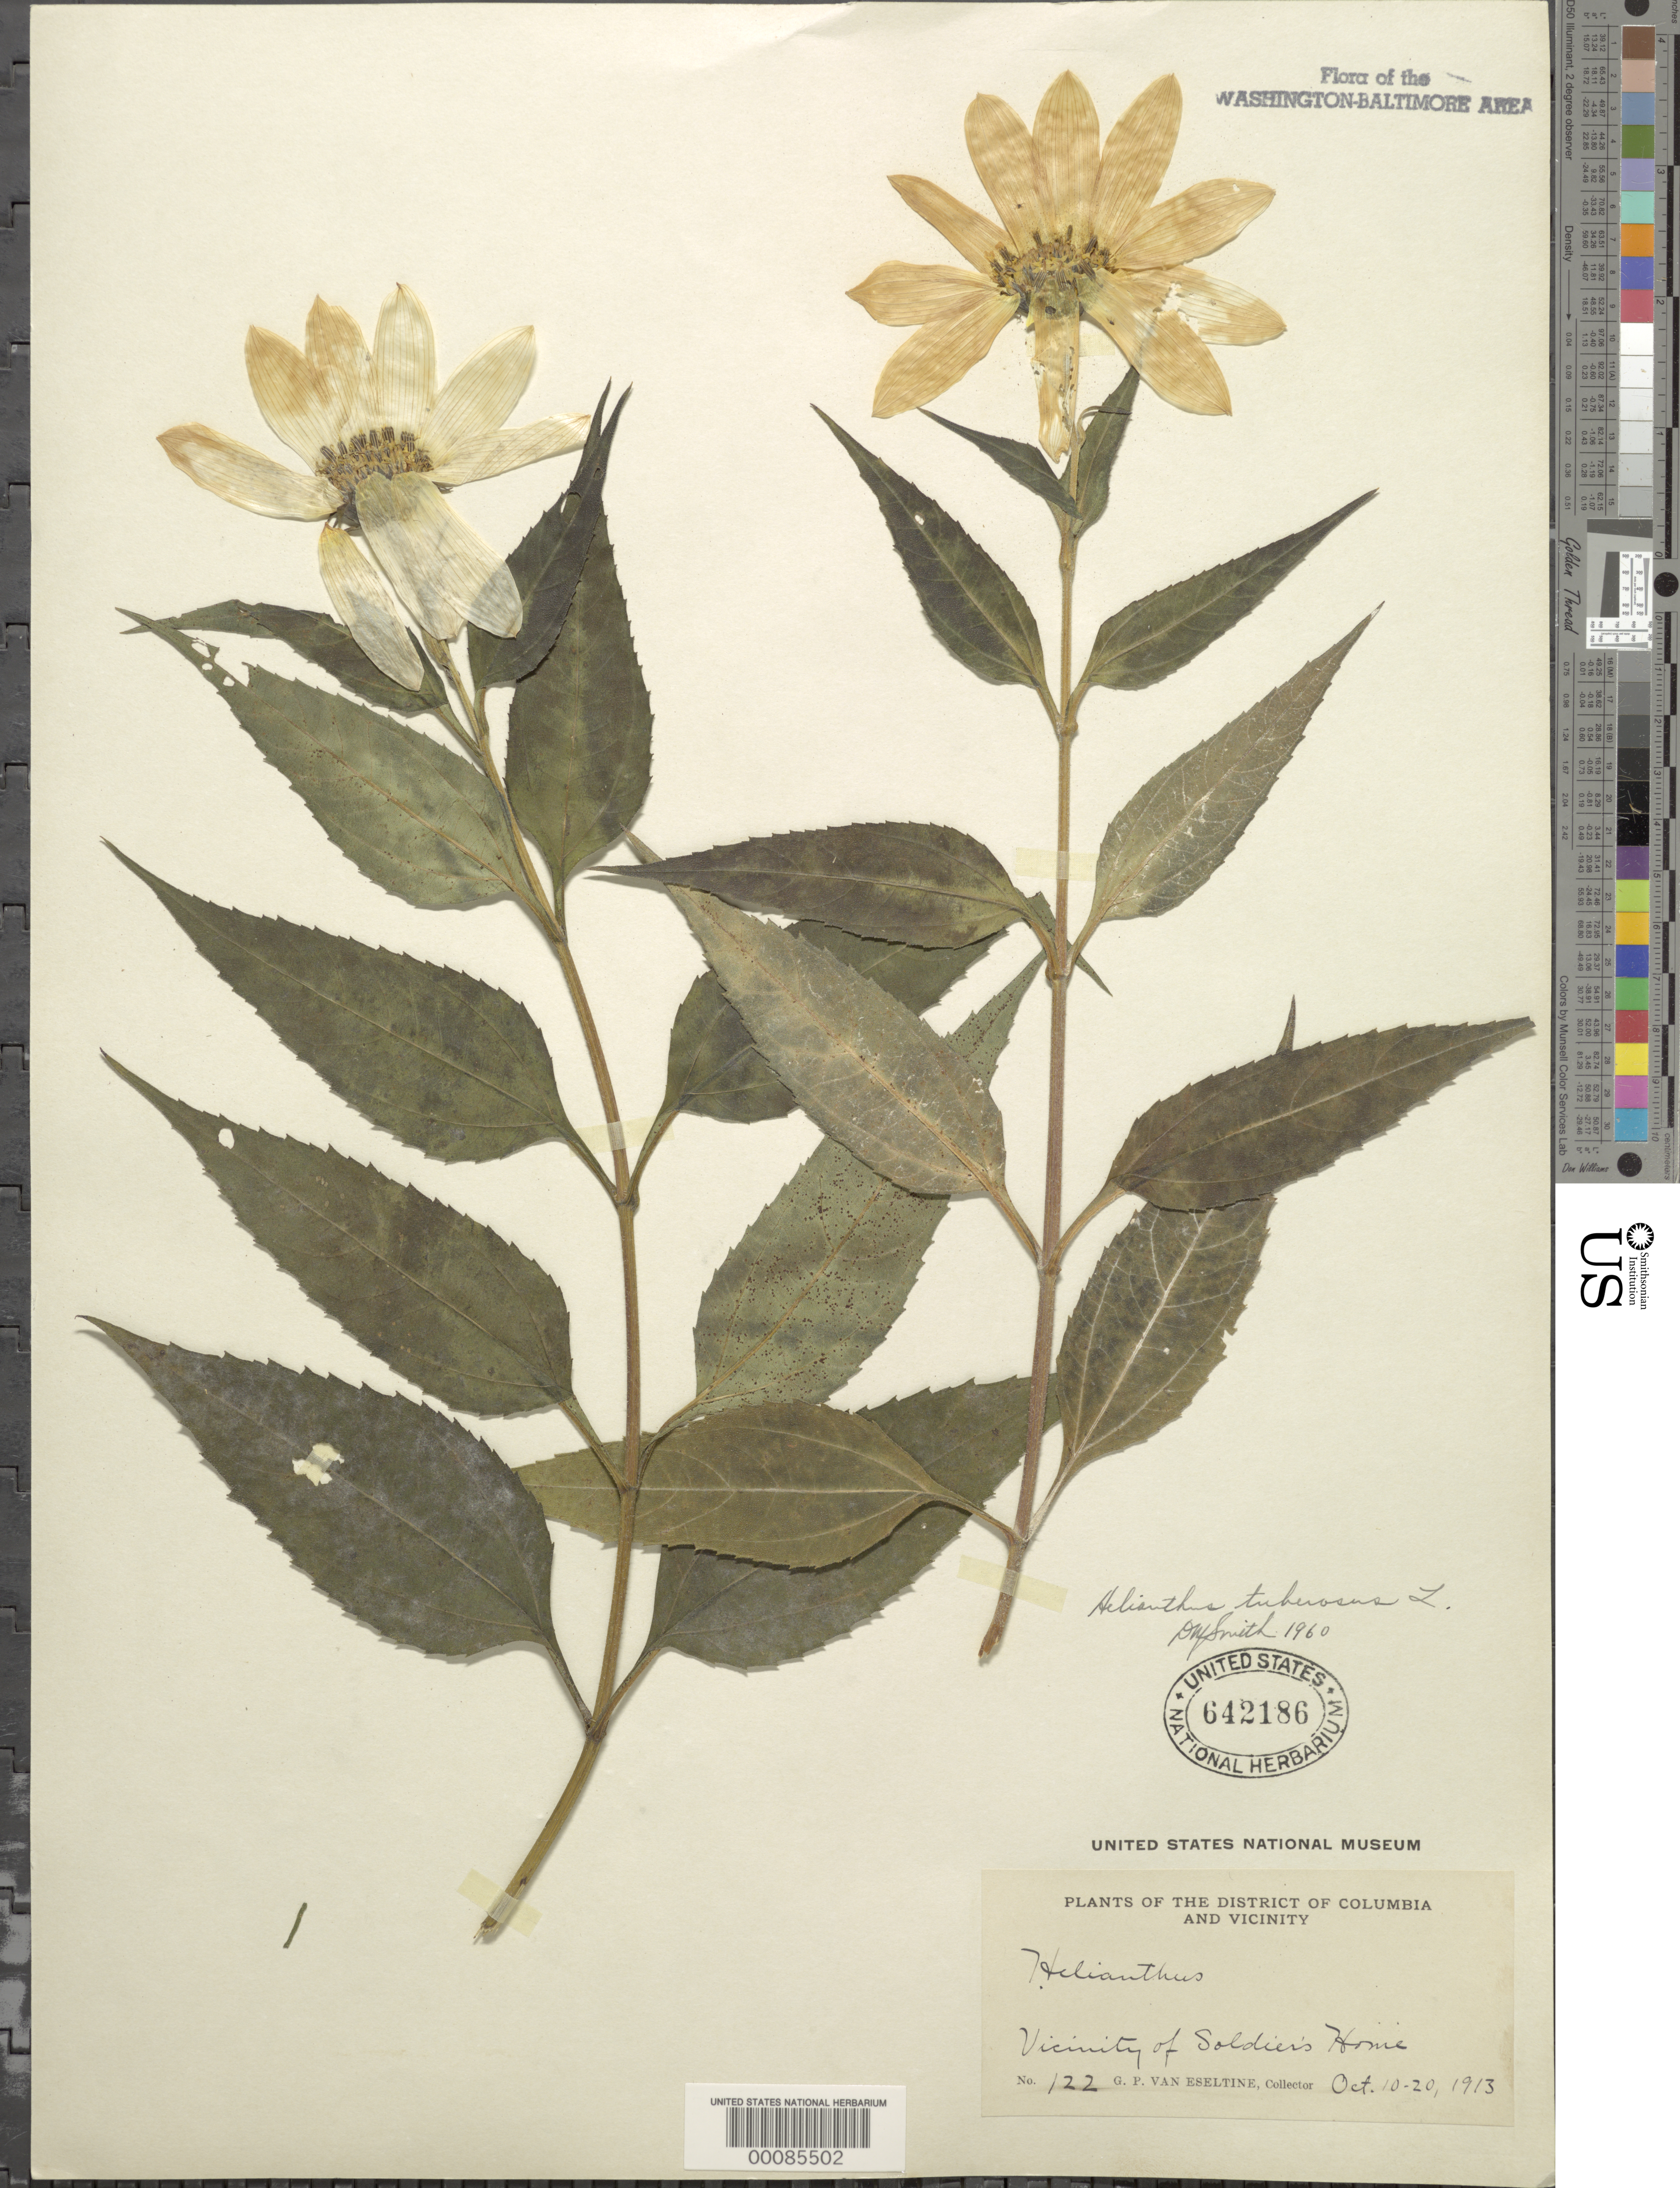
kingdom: Plantae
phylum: Tracheophyta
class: Magnoliopsida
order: Asterales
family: Asteraceae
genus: Helianthus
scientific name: Helianthus tuberosus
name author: L.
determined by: Smith, D. M.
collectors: G. P. Van Eseltine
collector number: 122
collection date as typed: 10 Oct 1913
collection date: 1913-10-10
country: United States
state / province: District of Columbia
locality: Soldiers Home vicinity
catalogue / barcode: US 642186